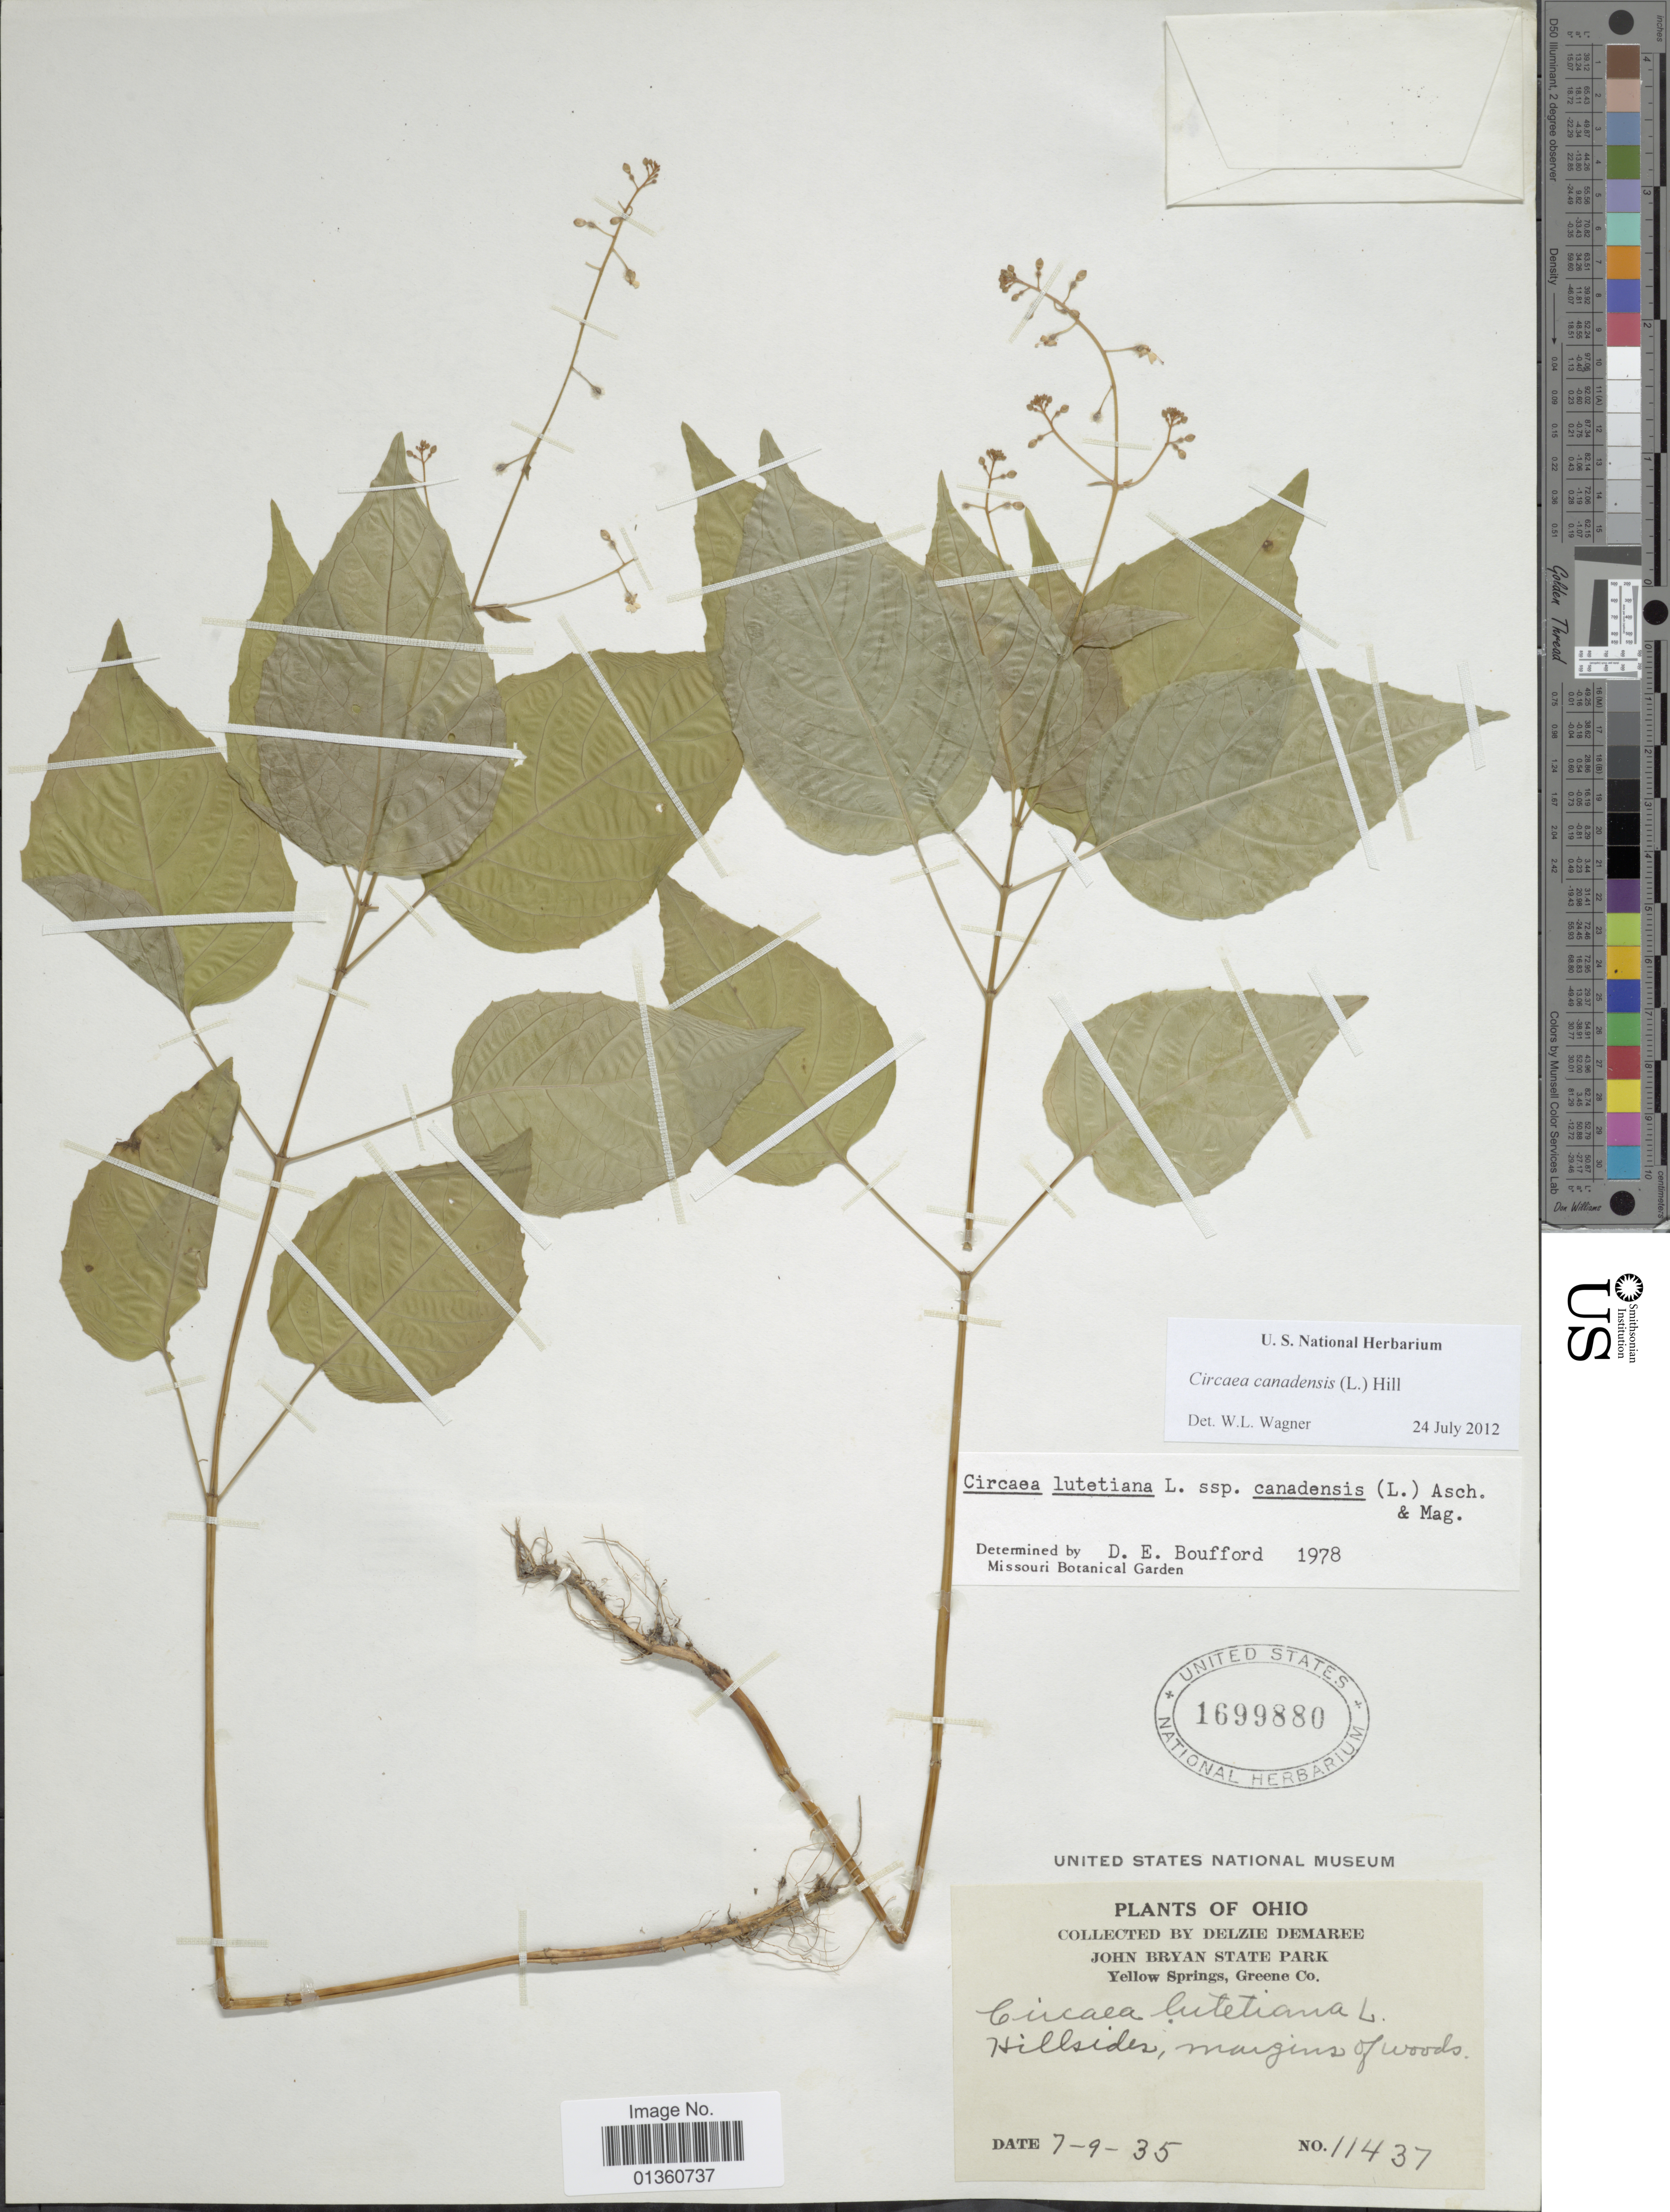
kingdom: Plantae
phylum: Tracheophyta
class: Magnoliopsida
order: Myrtales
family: Onagraceae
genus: Circaea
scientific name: Circaea canadensis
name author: (L.) Hill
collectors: D. Demaree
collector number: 11437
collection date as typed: Transcribed d/m/y: 7/9/35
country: United States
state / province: Ohio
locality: John Bryan State Park, Yellow Springs, Greene Co.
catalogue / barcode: US 1699880